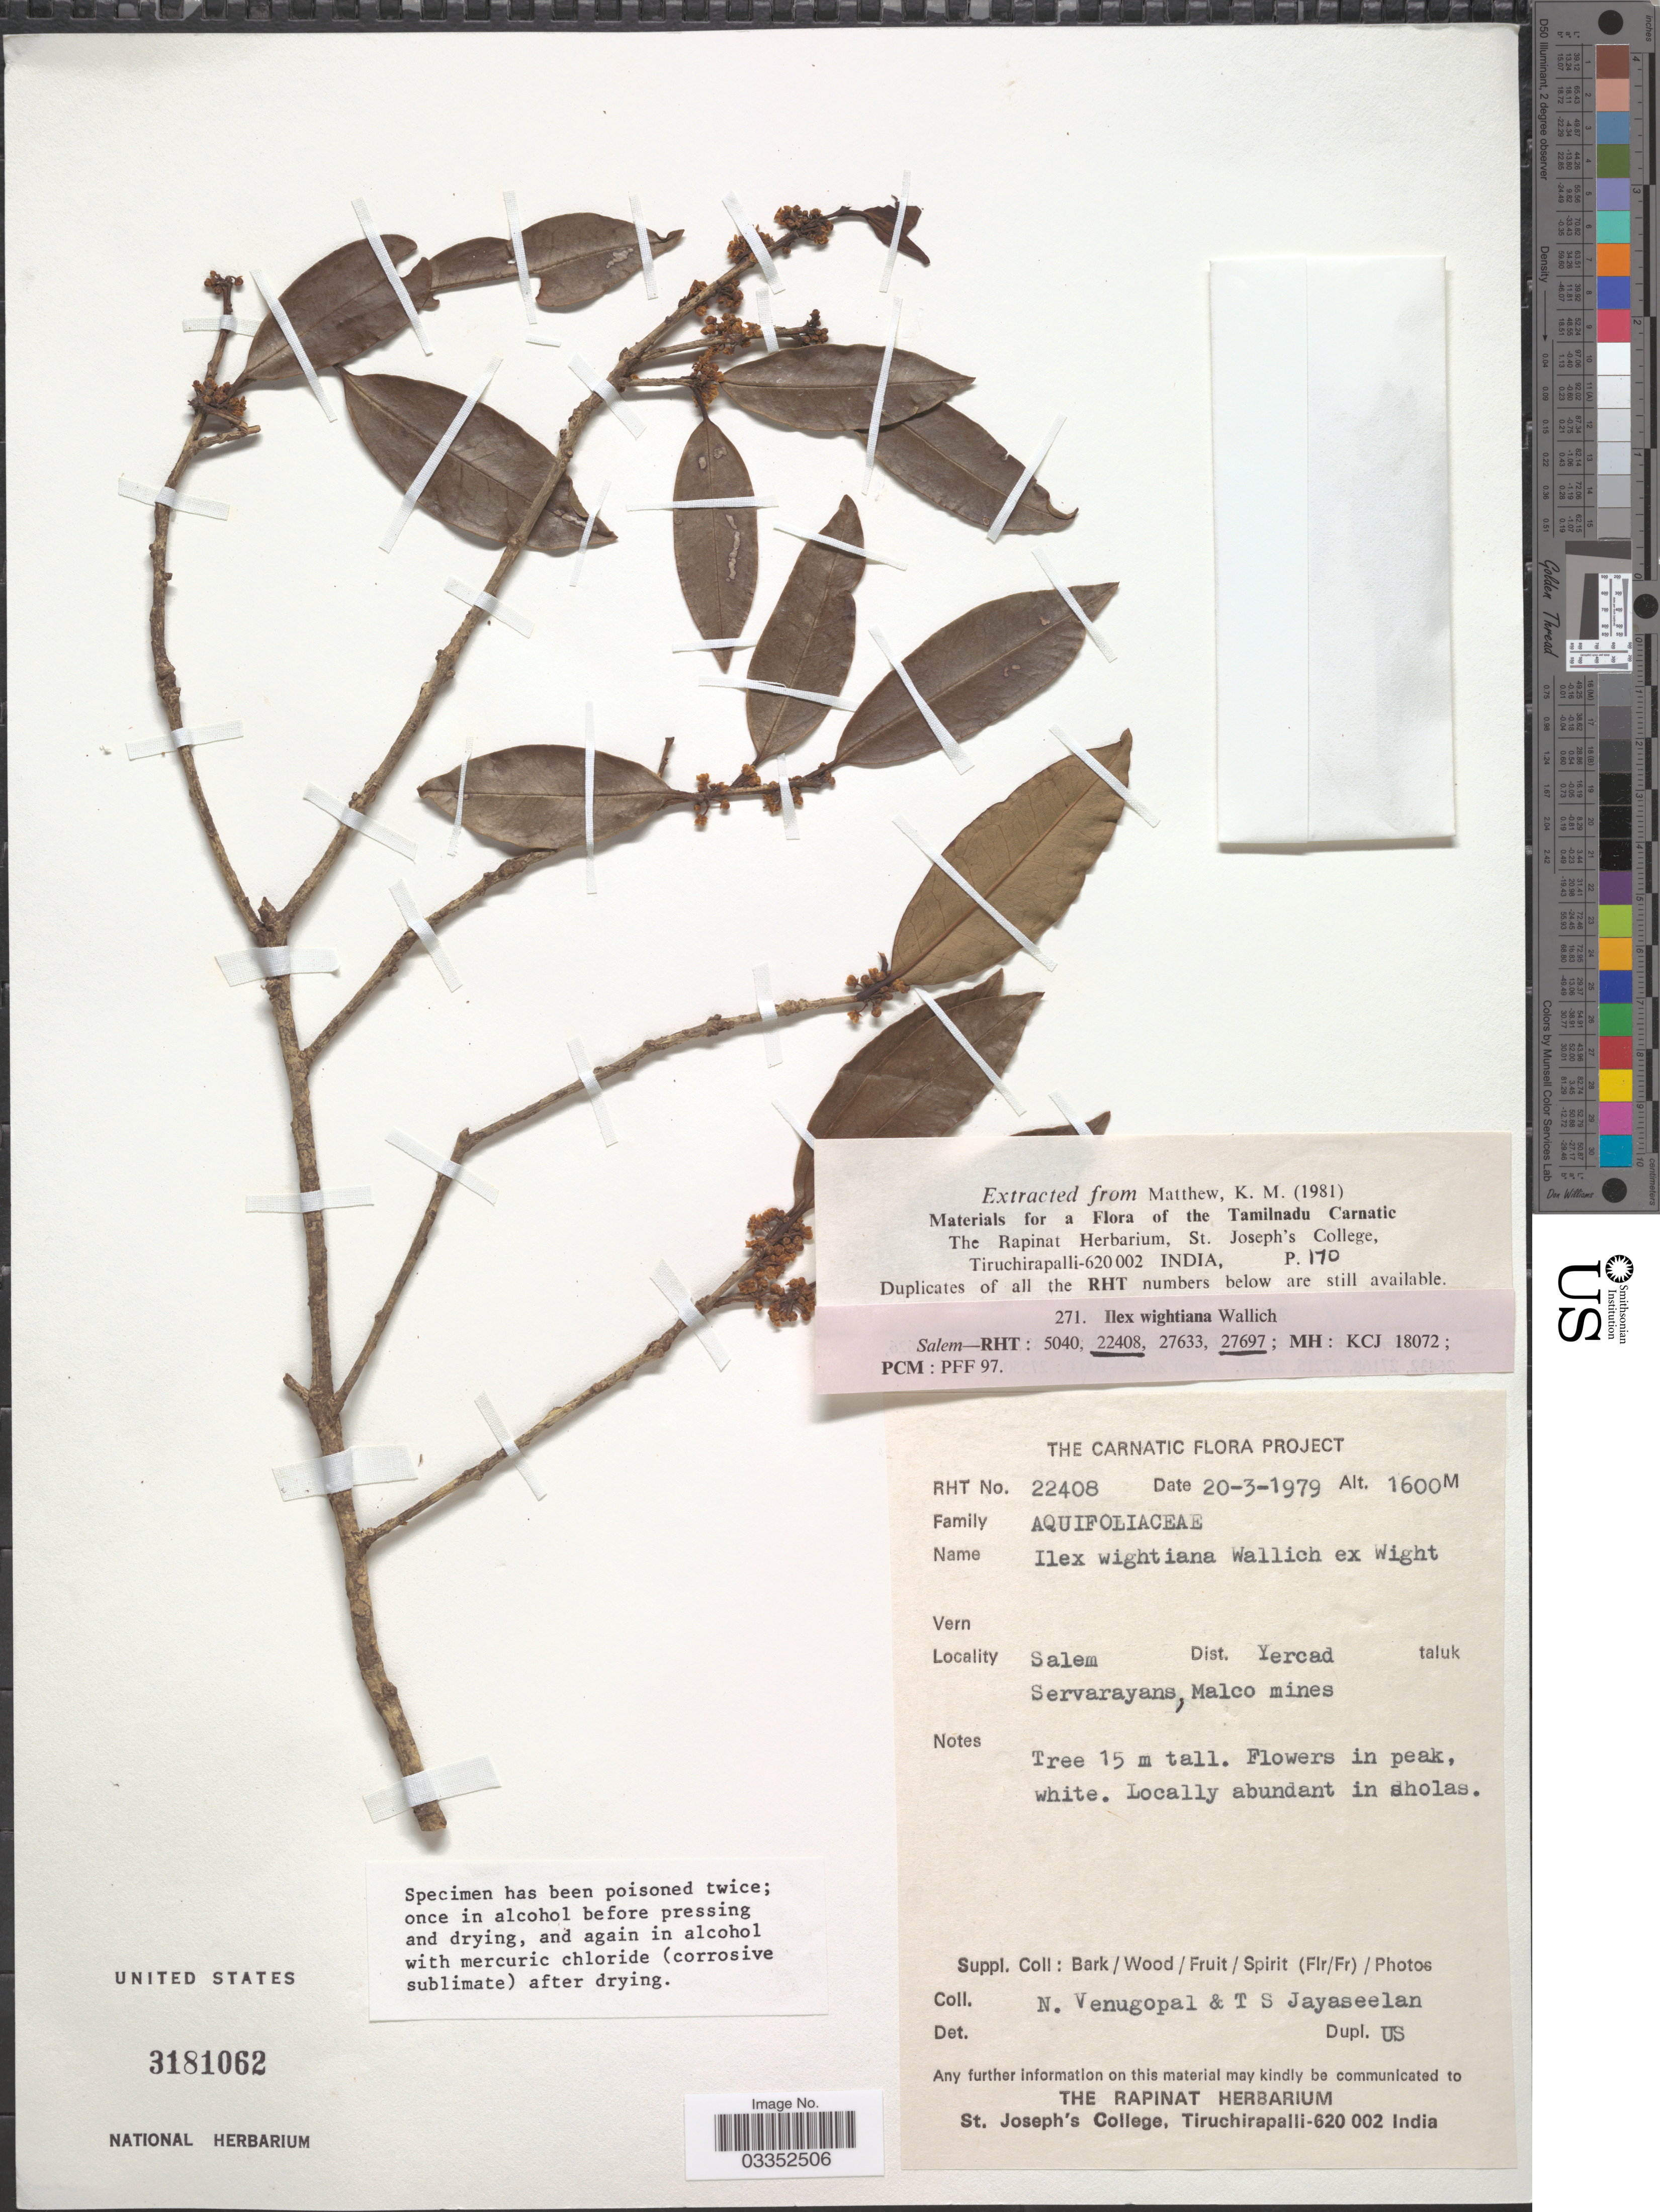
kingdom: Plantae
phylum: Tracheophyta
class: Magnoliopsida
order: Aquifoliales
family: Aquifoliaceae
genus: Ilex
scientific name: Ilex wightiana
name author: Wall. ex Wight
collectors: N. Venugopal & T. S. Jayaseelan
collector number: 22408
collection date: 1979-03-20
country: India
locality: The Carnatic, Salem Dist. Yercad taluk, Servarayans, Malco mines.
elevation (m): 1600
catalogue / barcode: US 3181062